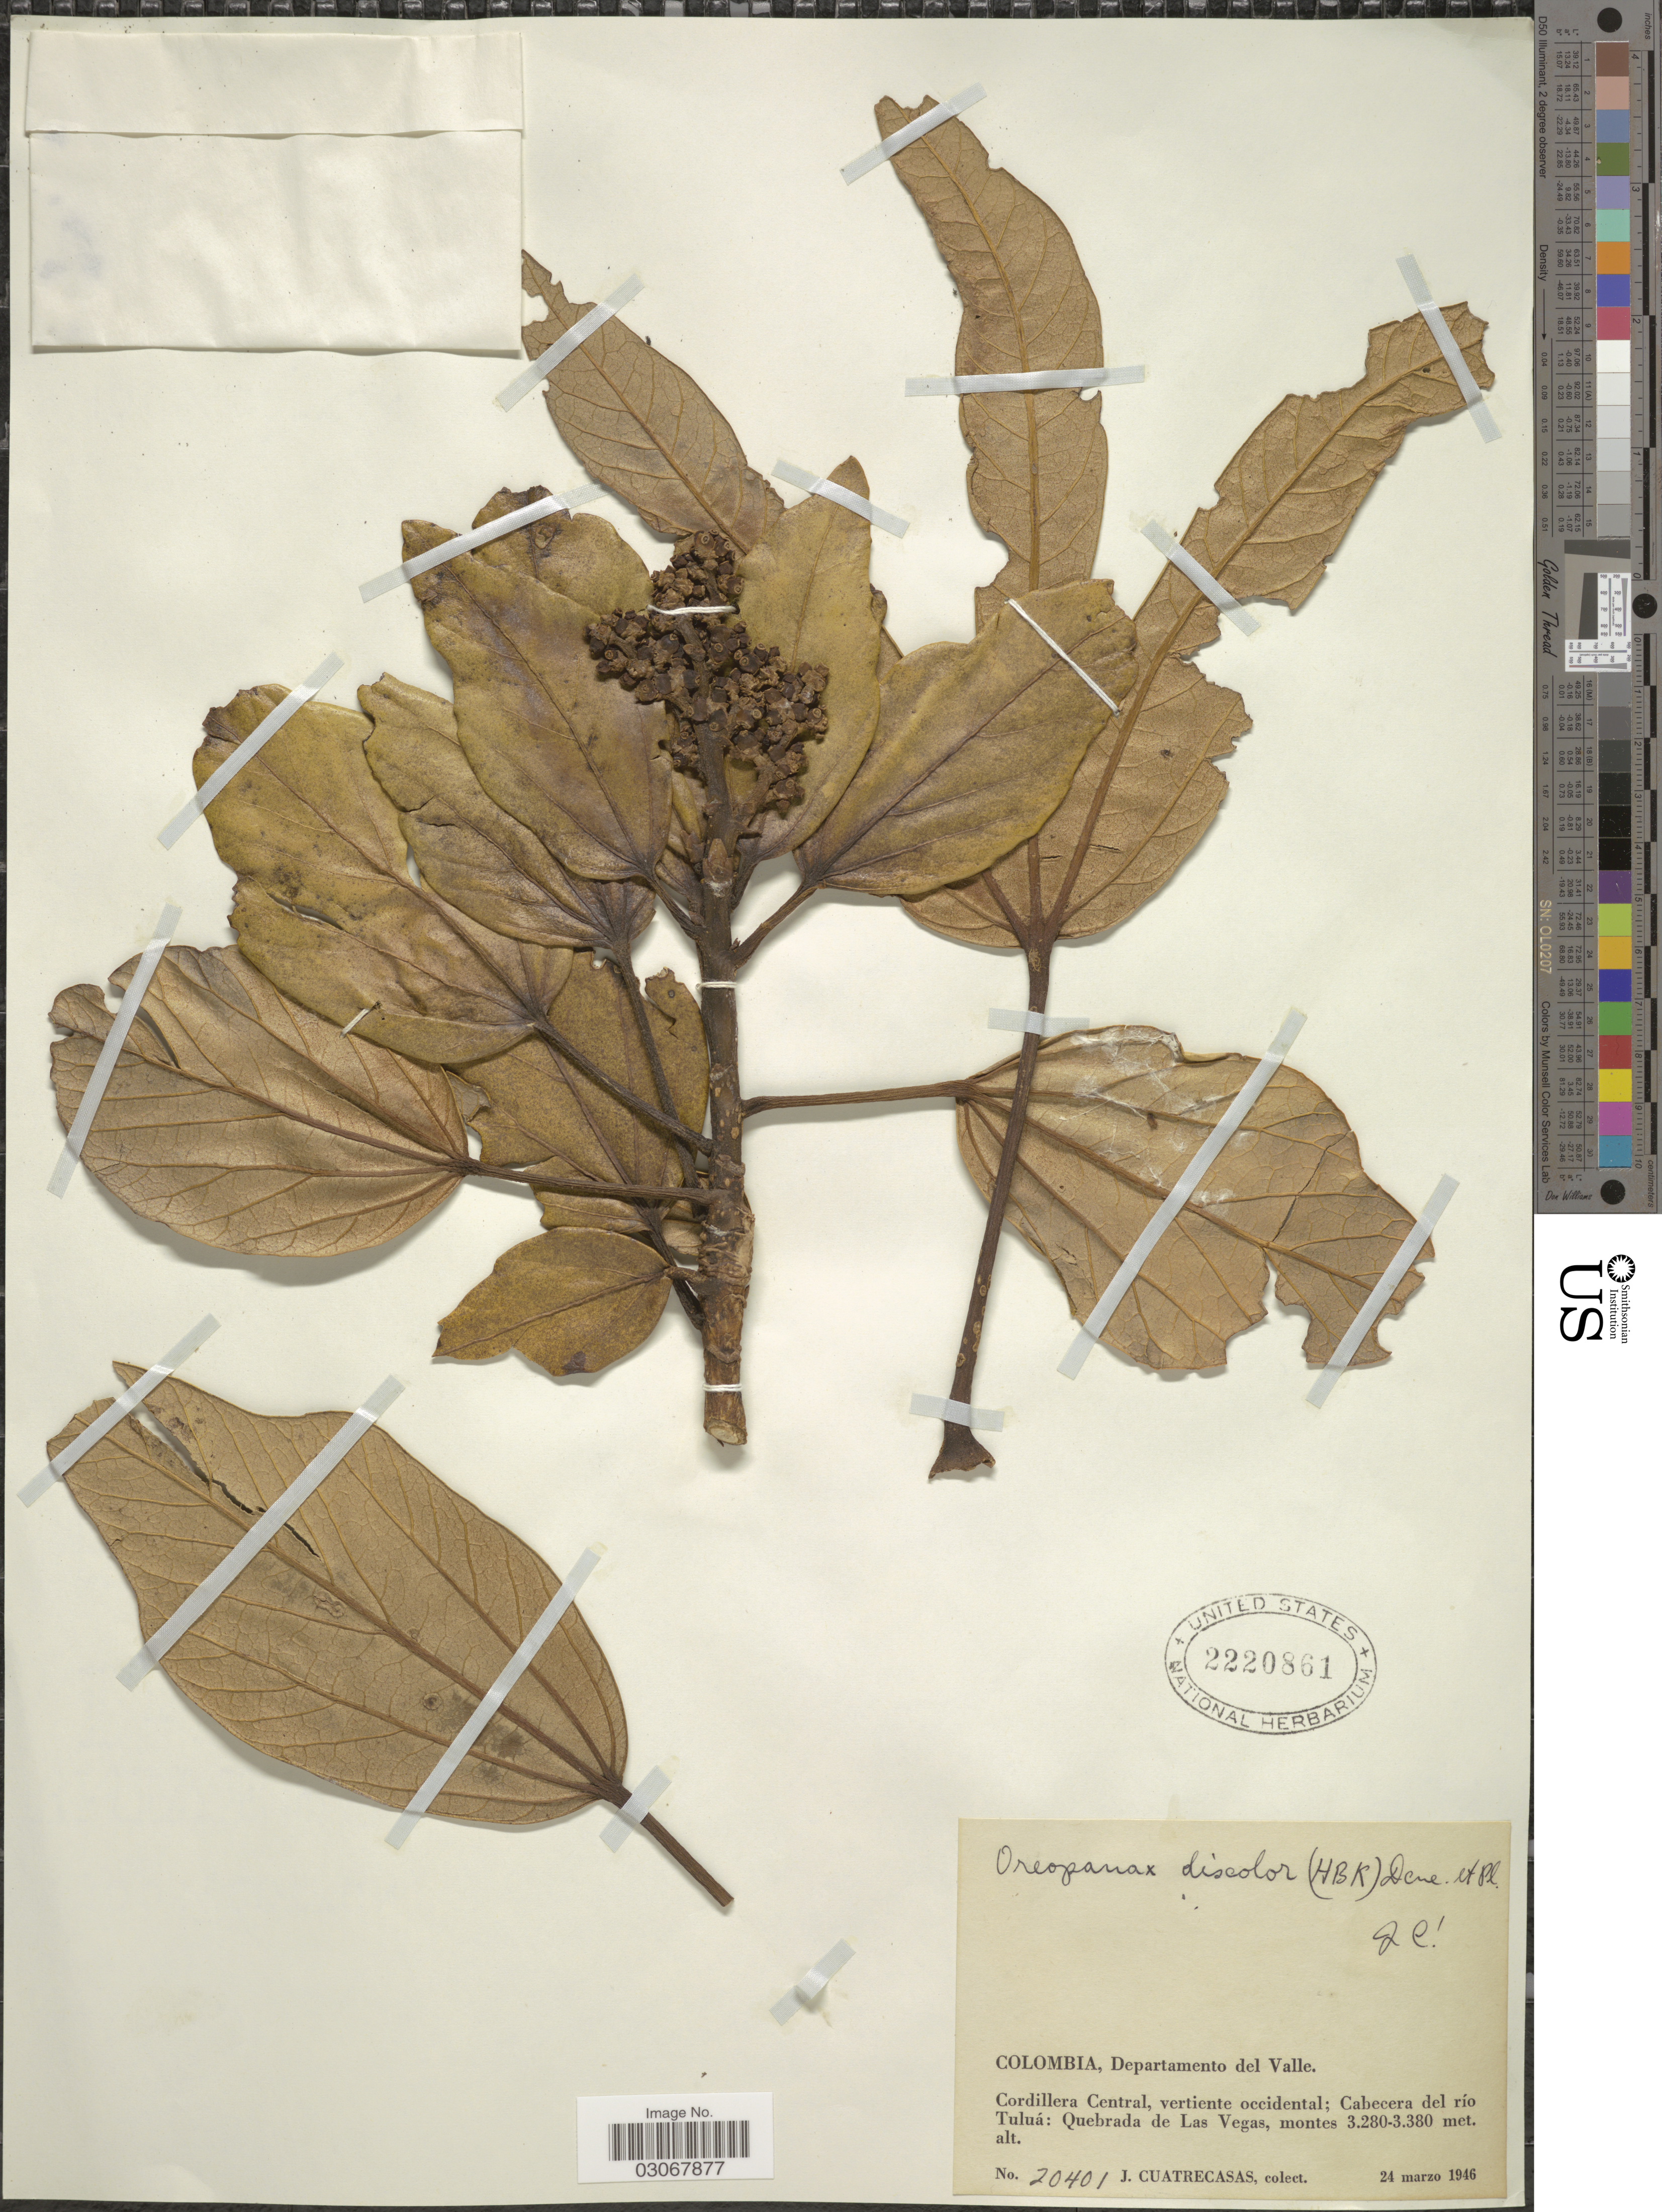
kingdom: Plantae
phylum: Tracheophyta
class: Magnoliopsida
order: Apiales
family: Araliaceae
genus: Oreopanax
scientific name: Oreopanax discolor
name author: (Kunth) Decne. & Planch.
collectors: J. Cuatrecasas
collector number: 20401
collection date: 1946-03-24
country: Colombia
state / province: Valle del Cauca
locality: Departamento del Valle. Cordillera Central, vertiente occidental; Cabecera del río Tuluá: Quebrada de Las Vegas.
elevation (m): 3280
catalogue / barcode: US 2220861